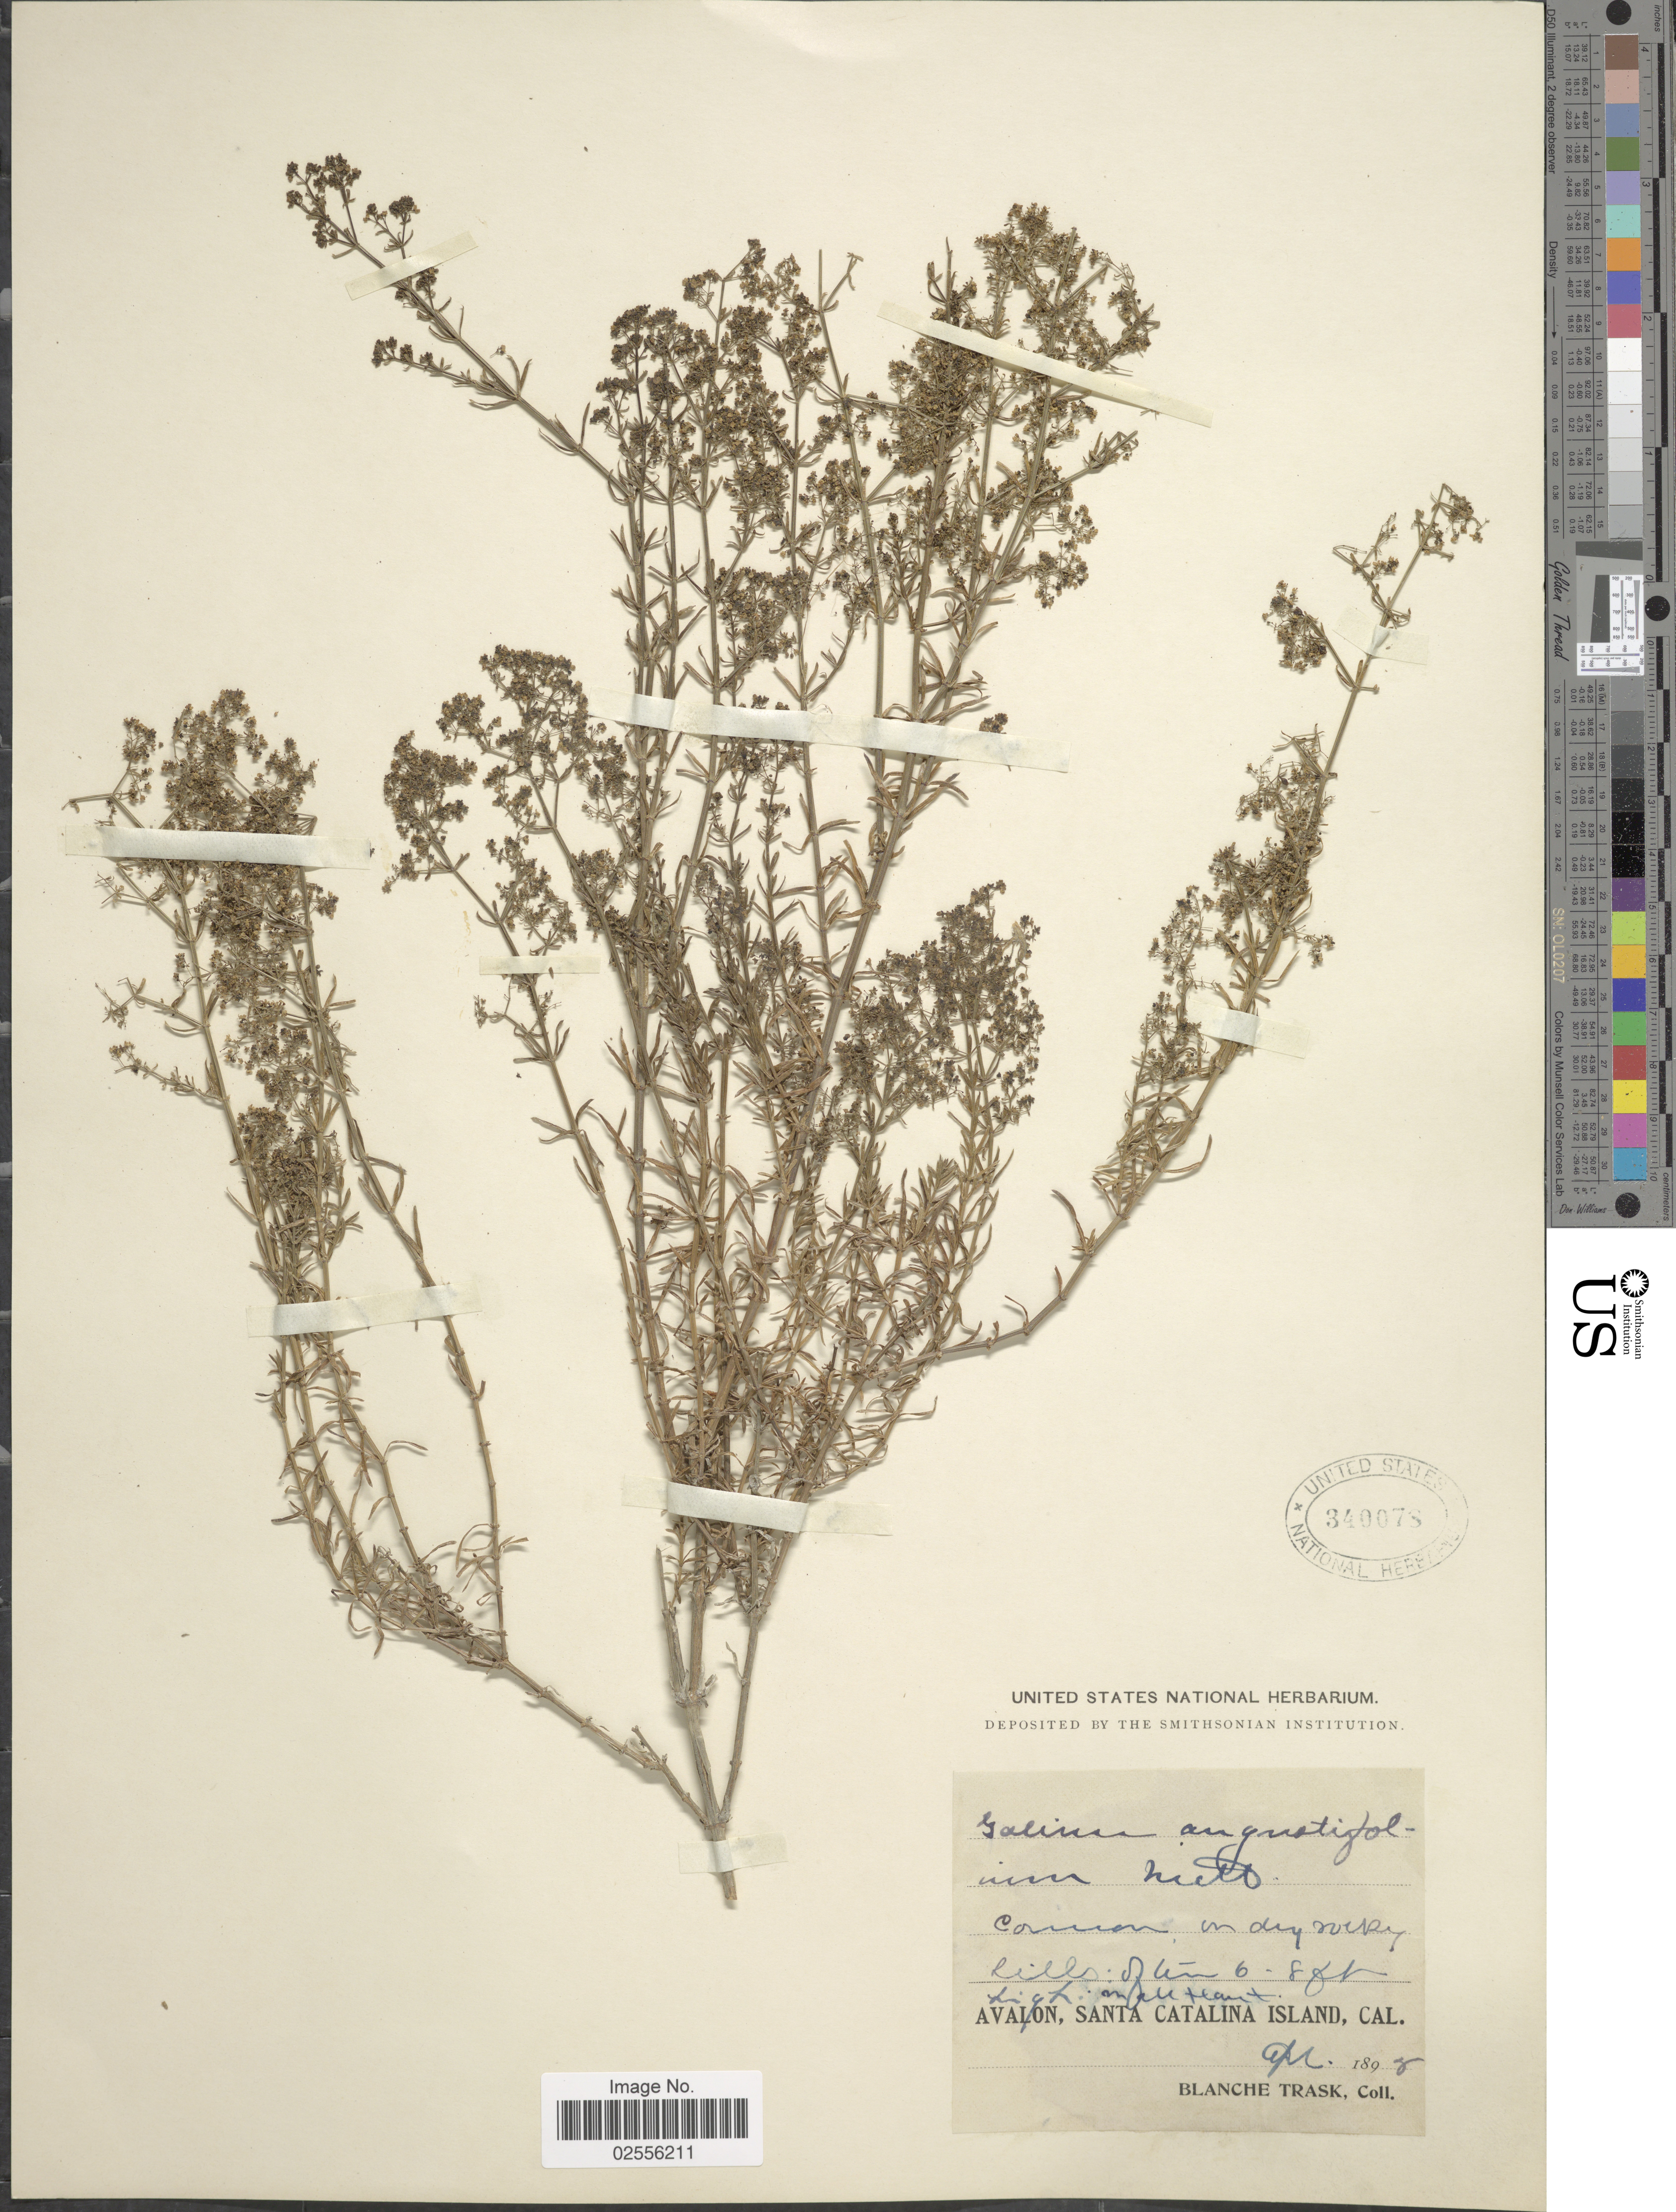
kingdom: Plantae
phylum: Tracheophyta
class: Magnoliopsida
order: Gentianales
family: Rubiaceae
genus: Galium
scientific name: Galium angustifolium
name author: Nutt.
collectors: B. Trask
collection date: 1898-04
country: United States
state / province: California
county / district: Los Angeles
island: Santa Catalina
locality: Common on dry rocky hills, Avalon, Santa Catalina Island.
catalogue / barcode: US 340078